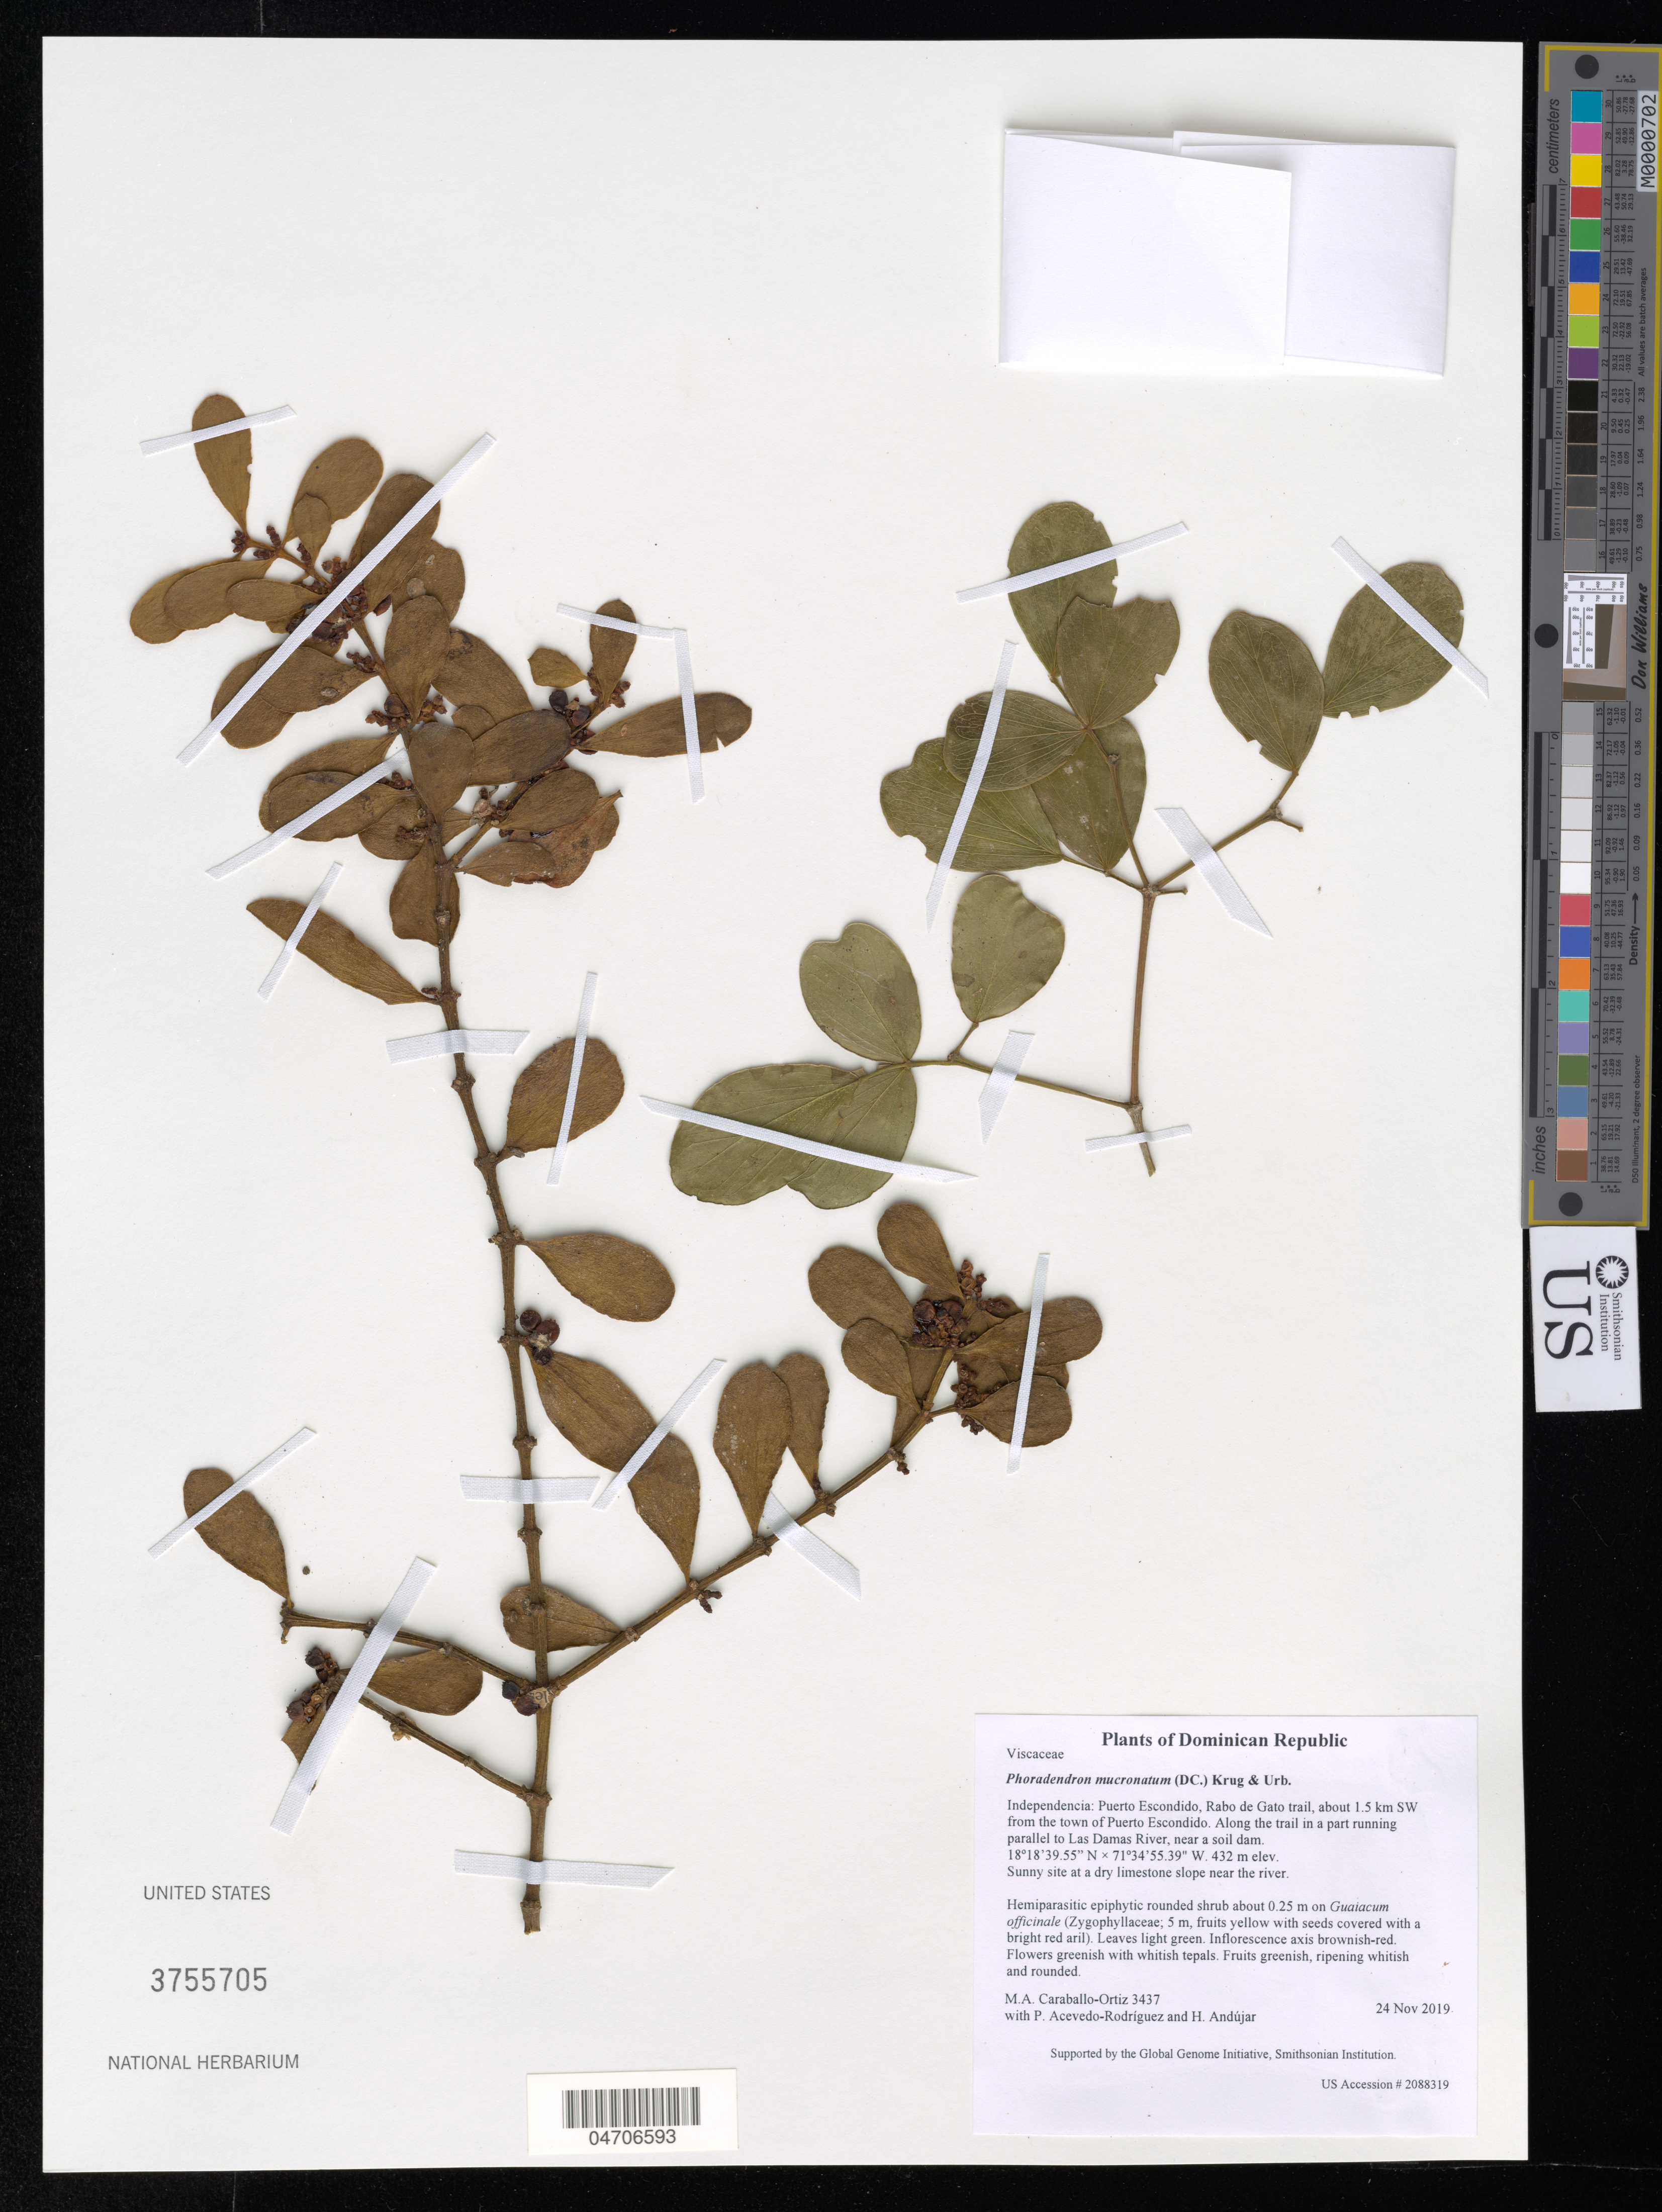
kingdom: Plantae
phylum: Tracheophyta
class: Magnoliopsida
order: Santalales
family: Viscaceae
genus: Phoradendron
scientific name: Phoradendron mucronatum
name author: (DC.) Krug & Urb.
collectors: M. Caraballo-Ortiz, P. Acevedo-Rodr. & H. Andujar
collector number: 3437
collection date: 2019-11-24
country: Dominican Republic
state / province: Independencia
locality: Puerto Escondido, Rabo de Gato trail, about 1.5 km SW from the town of Puerto Escondido. Along the trail in a part running parallel to Las Damas River, near a soil dam.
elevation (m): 432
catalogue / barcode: US 3755705